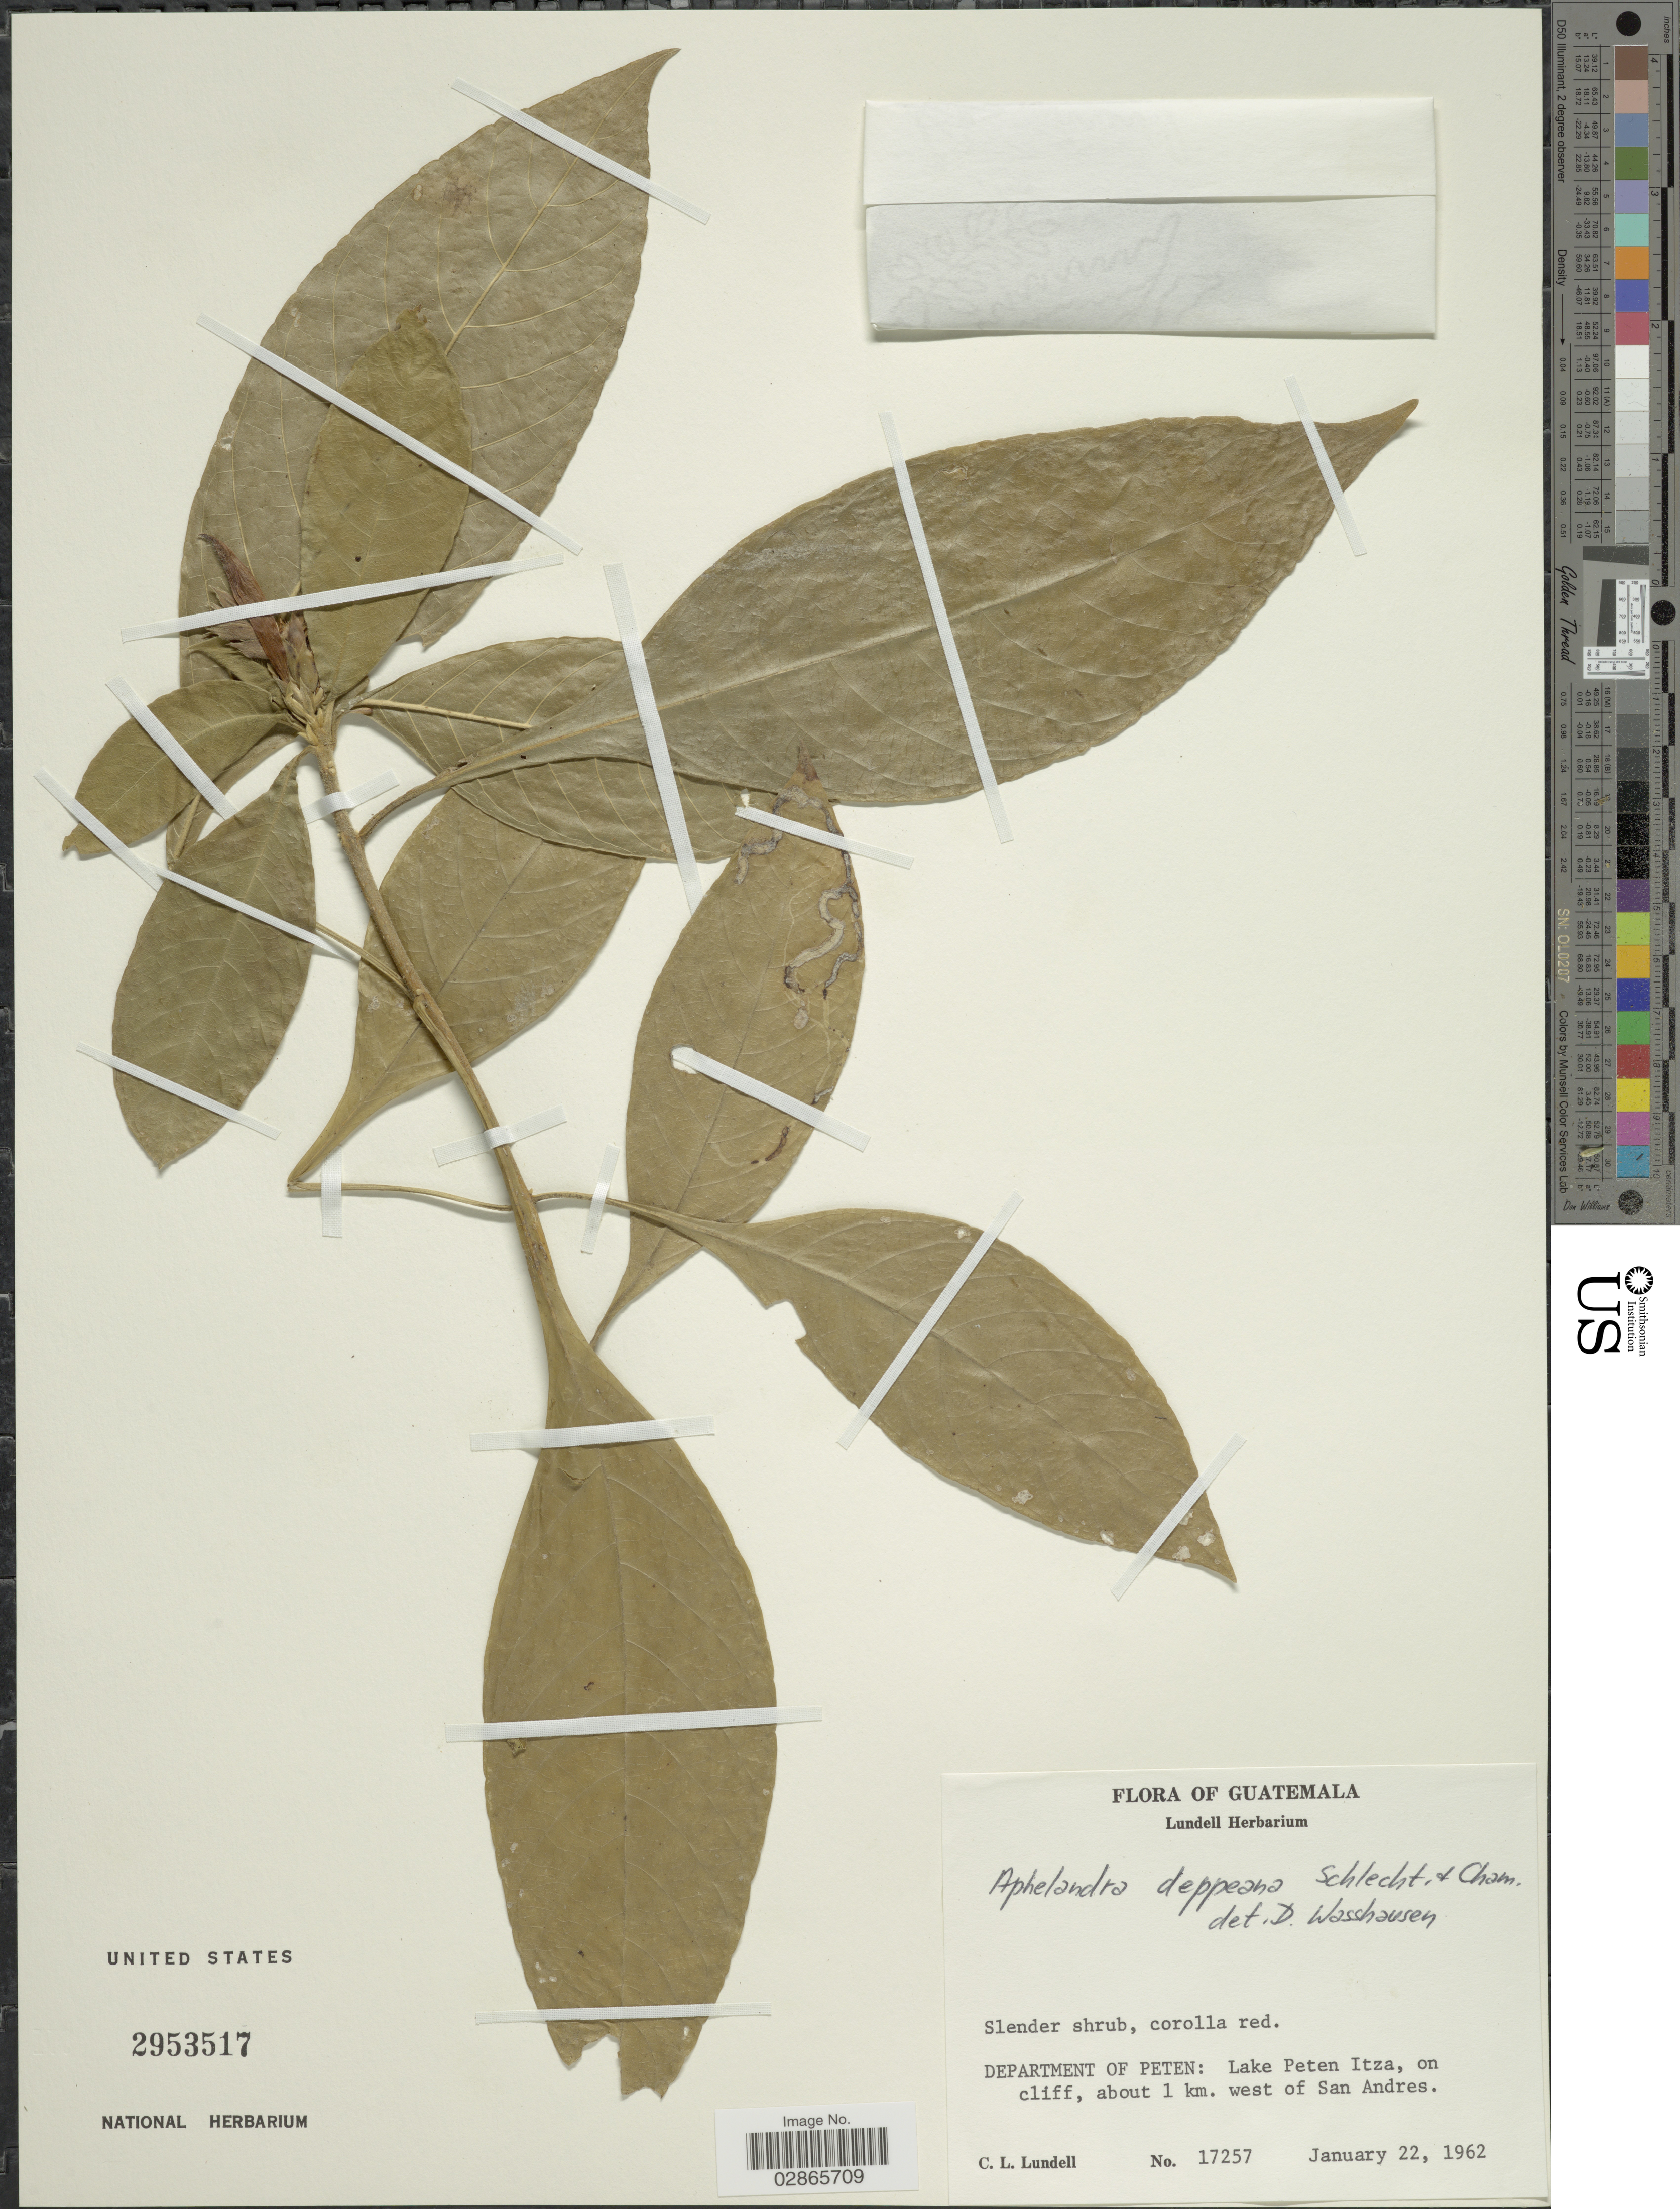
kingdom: Plantae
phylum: Tracheophyta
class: Magnoliopsida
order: Lamiales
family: Acanthaceae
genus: Aphelandra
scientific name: Aphelandra deppeana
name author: Schltdl. & Cham.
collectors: C. L. Lundell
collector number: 17257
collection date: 1962-01-22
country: Guatemala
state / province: El Petén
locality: Department of Peten: Lake Peten Itza, on cliff, about 1 km. west of San Andres.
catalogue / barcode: US 2953517